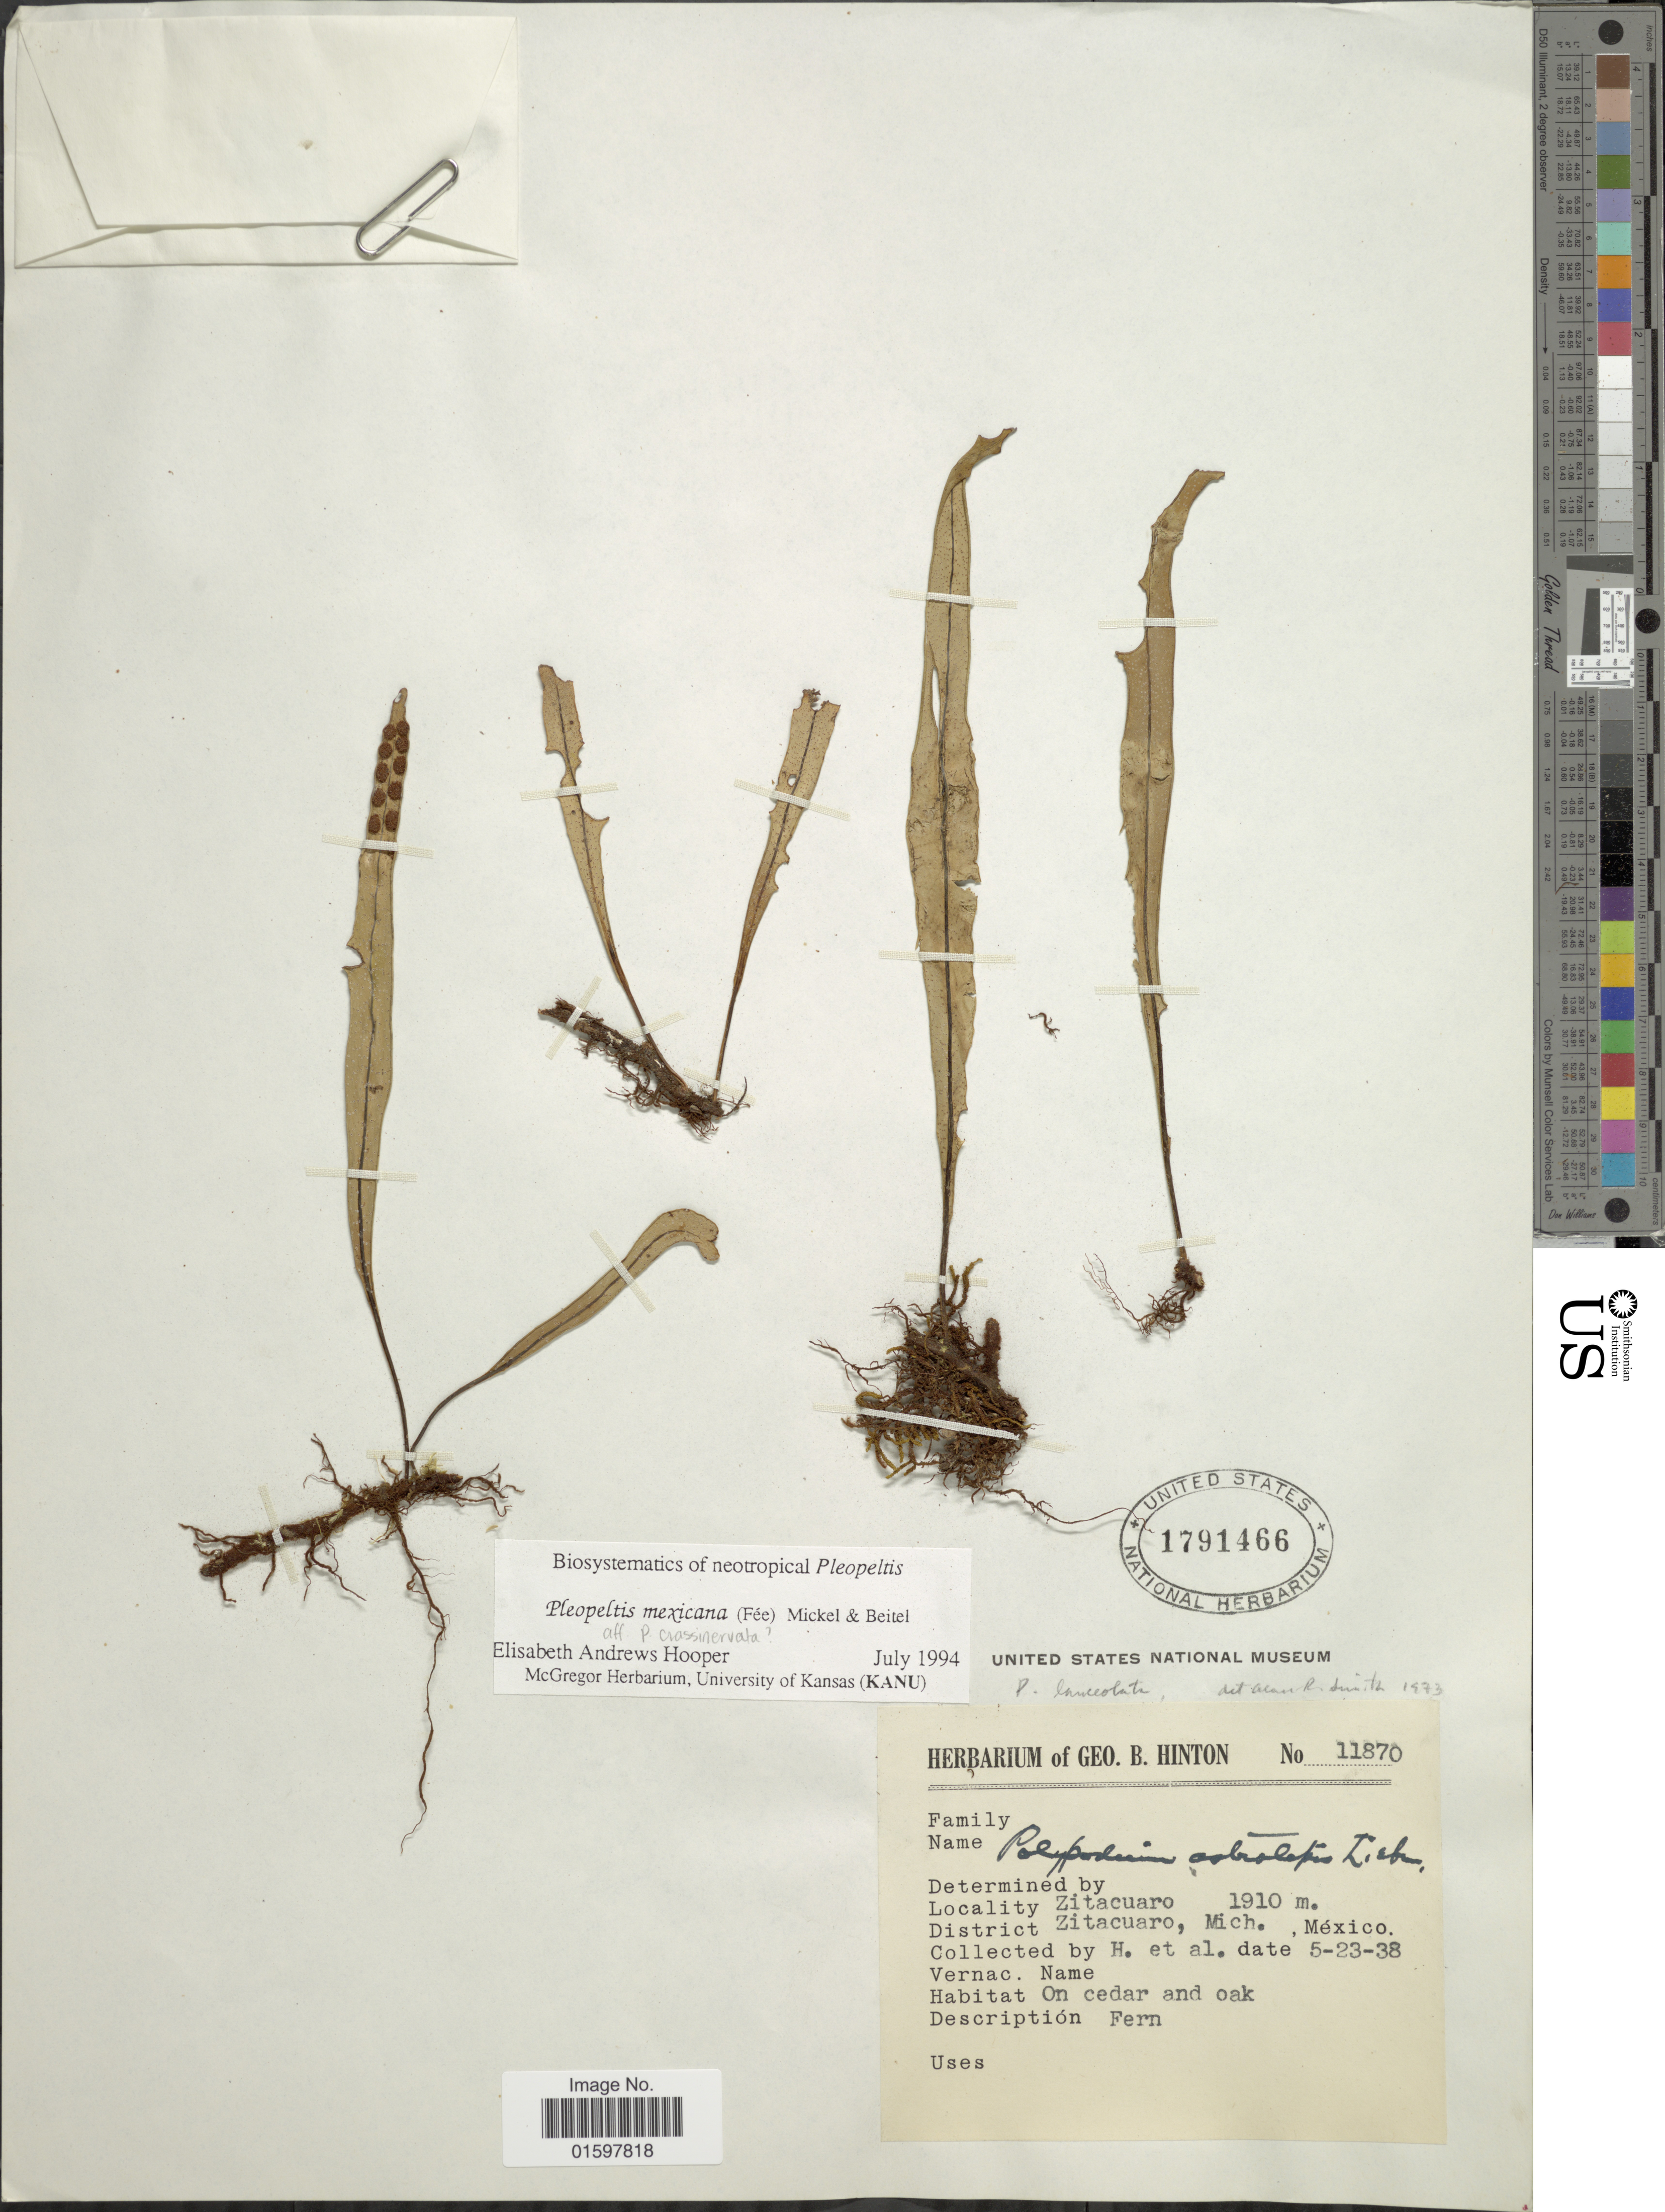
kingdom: Plantae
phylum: Tracheophyta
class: Polypodiopsida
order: Polypodiales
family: Polypodiaceae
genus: Pleopeltis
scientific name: Pleopeltis mexicana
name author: (Fée) Mickel & Beitel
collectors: G. B. Hinton & et al.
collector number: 11870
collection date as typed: Transcribed d/m/y: 23/5/38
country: Mexico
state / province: Michoacán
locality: Zitacuaro, District Zitacuaro.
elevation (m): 1910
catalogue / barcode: US 1791466